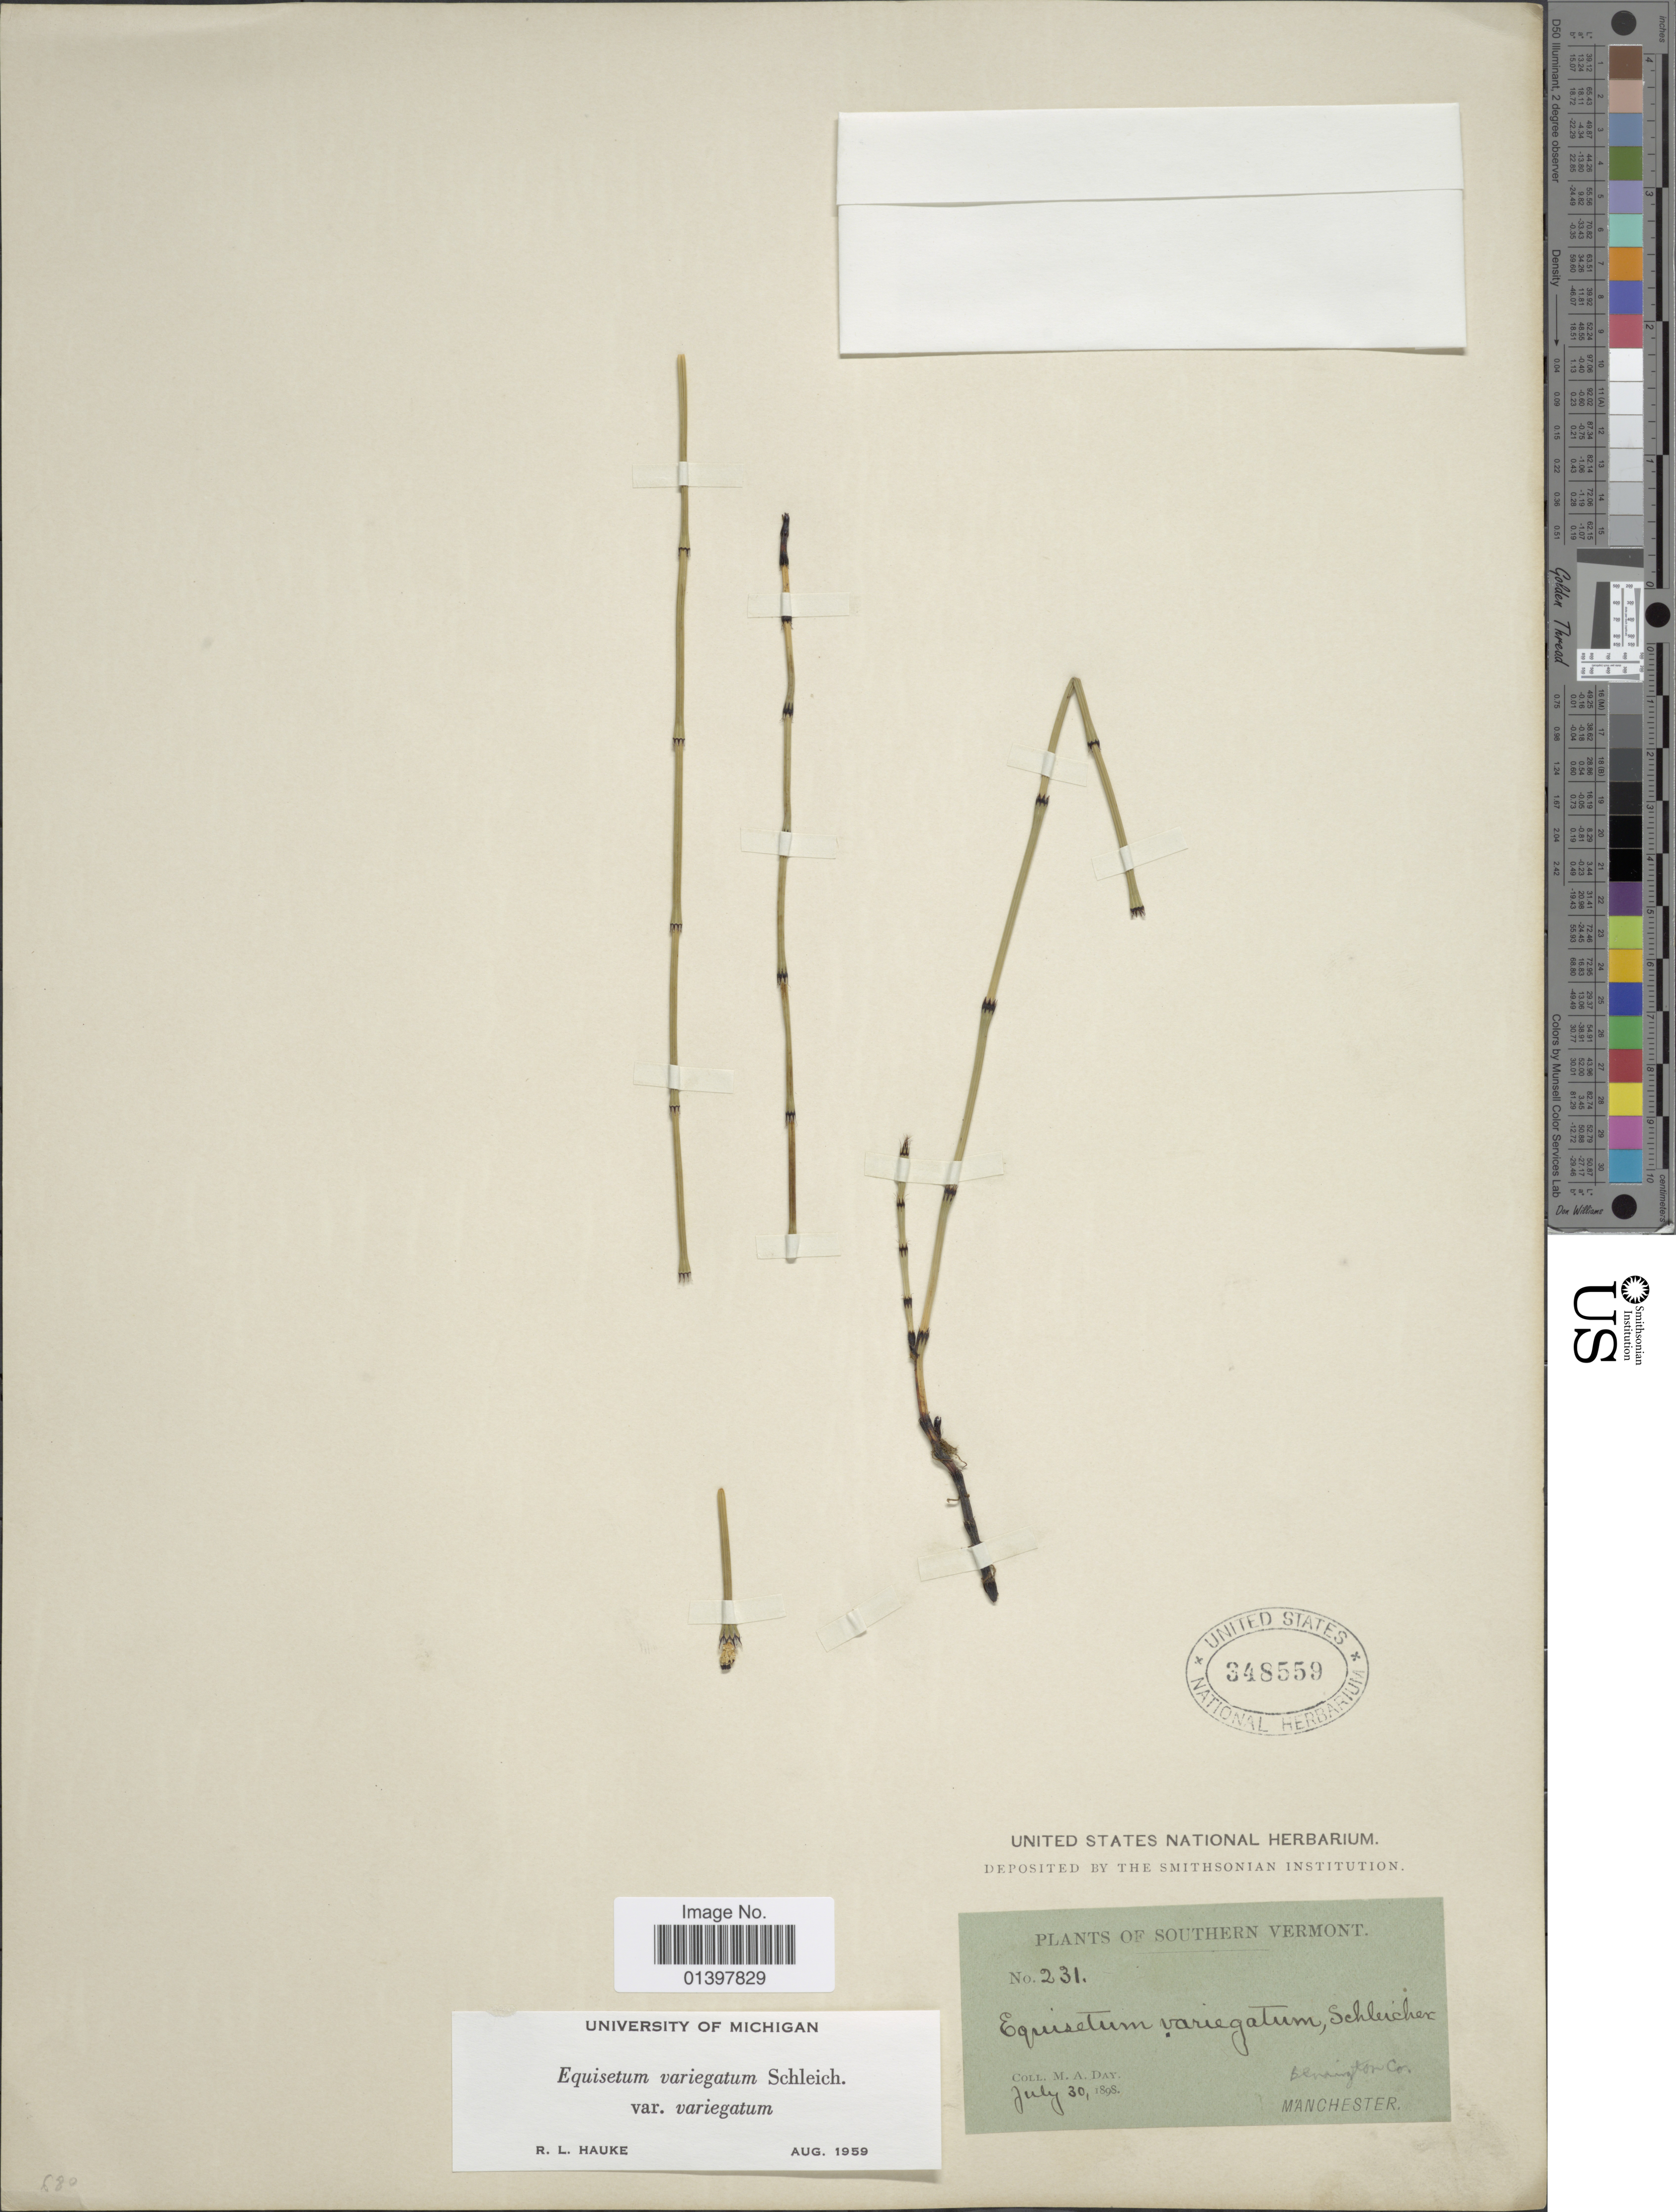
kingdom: Plantae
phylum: Tracheophyta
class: Polypodiopsida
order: Equisetales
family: Equisetaceae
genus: Equisetum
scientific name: Equisetum variegatum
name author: Schleich. ex F. Weber & D. Mohr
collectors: M. Day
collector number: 231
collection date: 1898-07-30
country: United States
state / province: Vermont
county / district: Bennington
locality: Southern Vermont, Manchester.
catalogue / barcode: US 348559